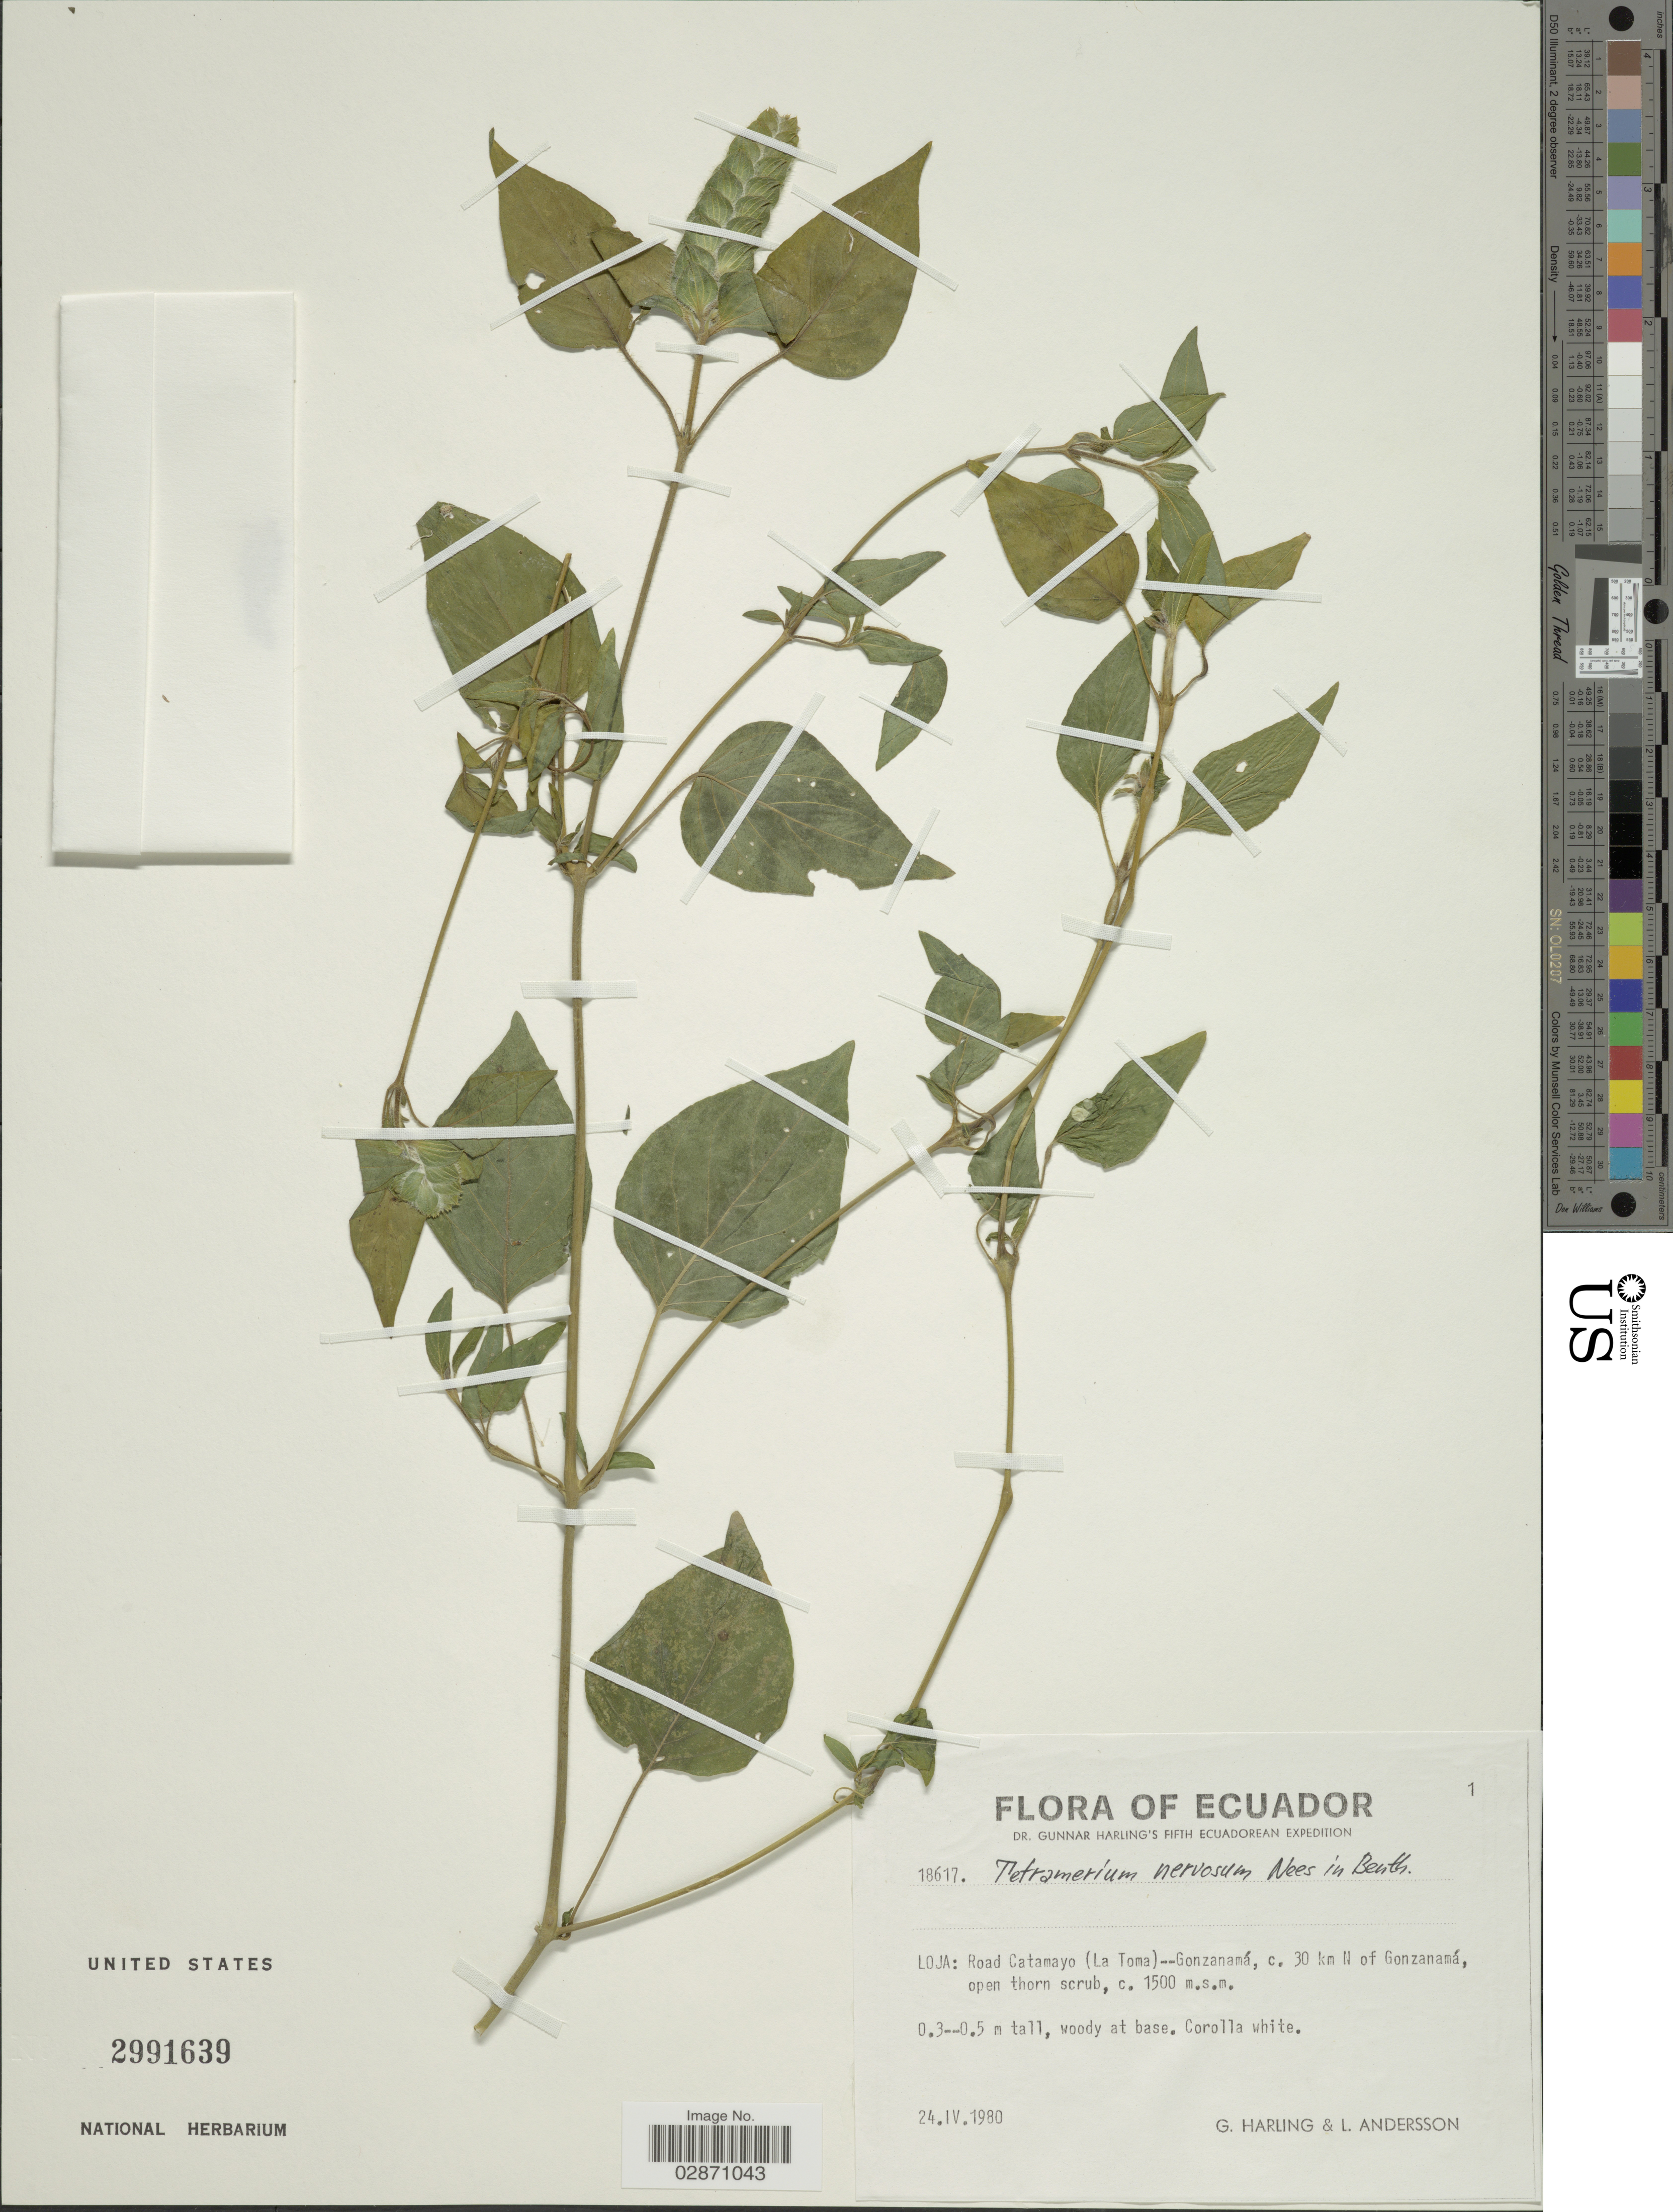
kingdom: Plantae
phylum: Tracheophyta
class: Magnoliopsida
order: Lamiales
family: Acanthaceae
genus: Tetramerium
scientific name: Tetramerium nervosum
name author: Nees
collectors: G. Harling & L. Andersson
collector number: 18617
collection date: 1980-04-24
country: Ecuador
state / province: Loja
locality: Road Catamayo (La Toma) -- Gonzanamá, c. 30 km N of Gonzanamá.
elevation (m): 1500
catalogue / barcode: US 2991639